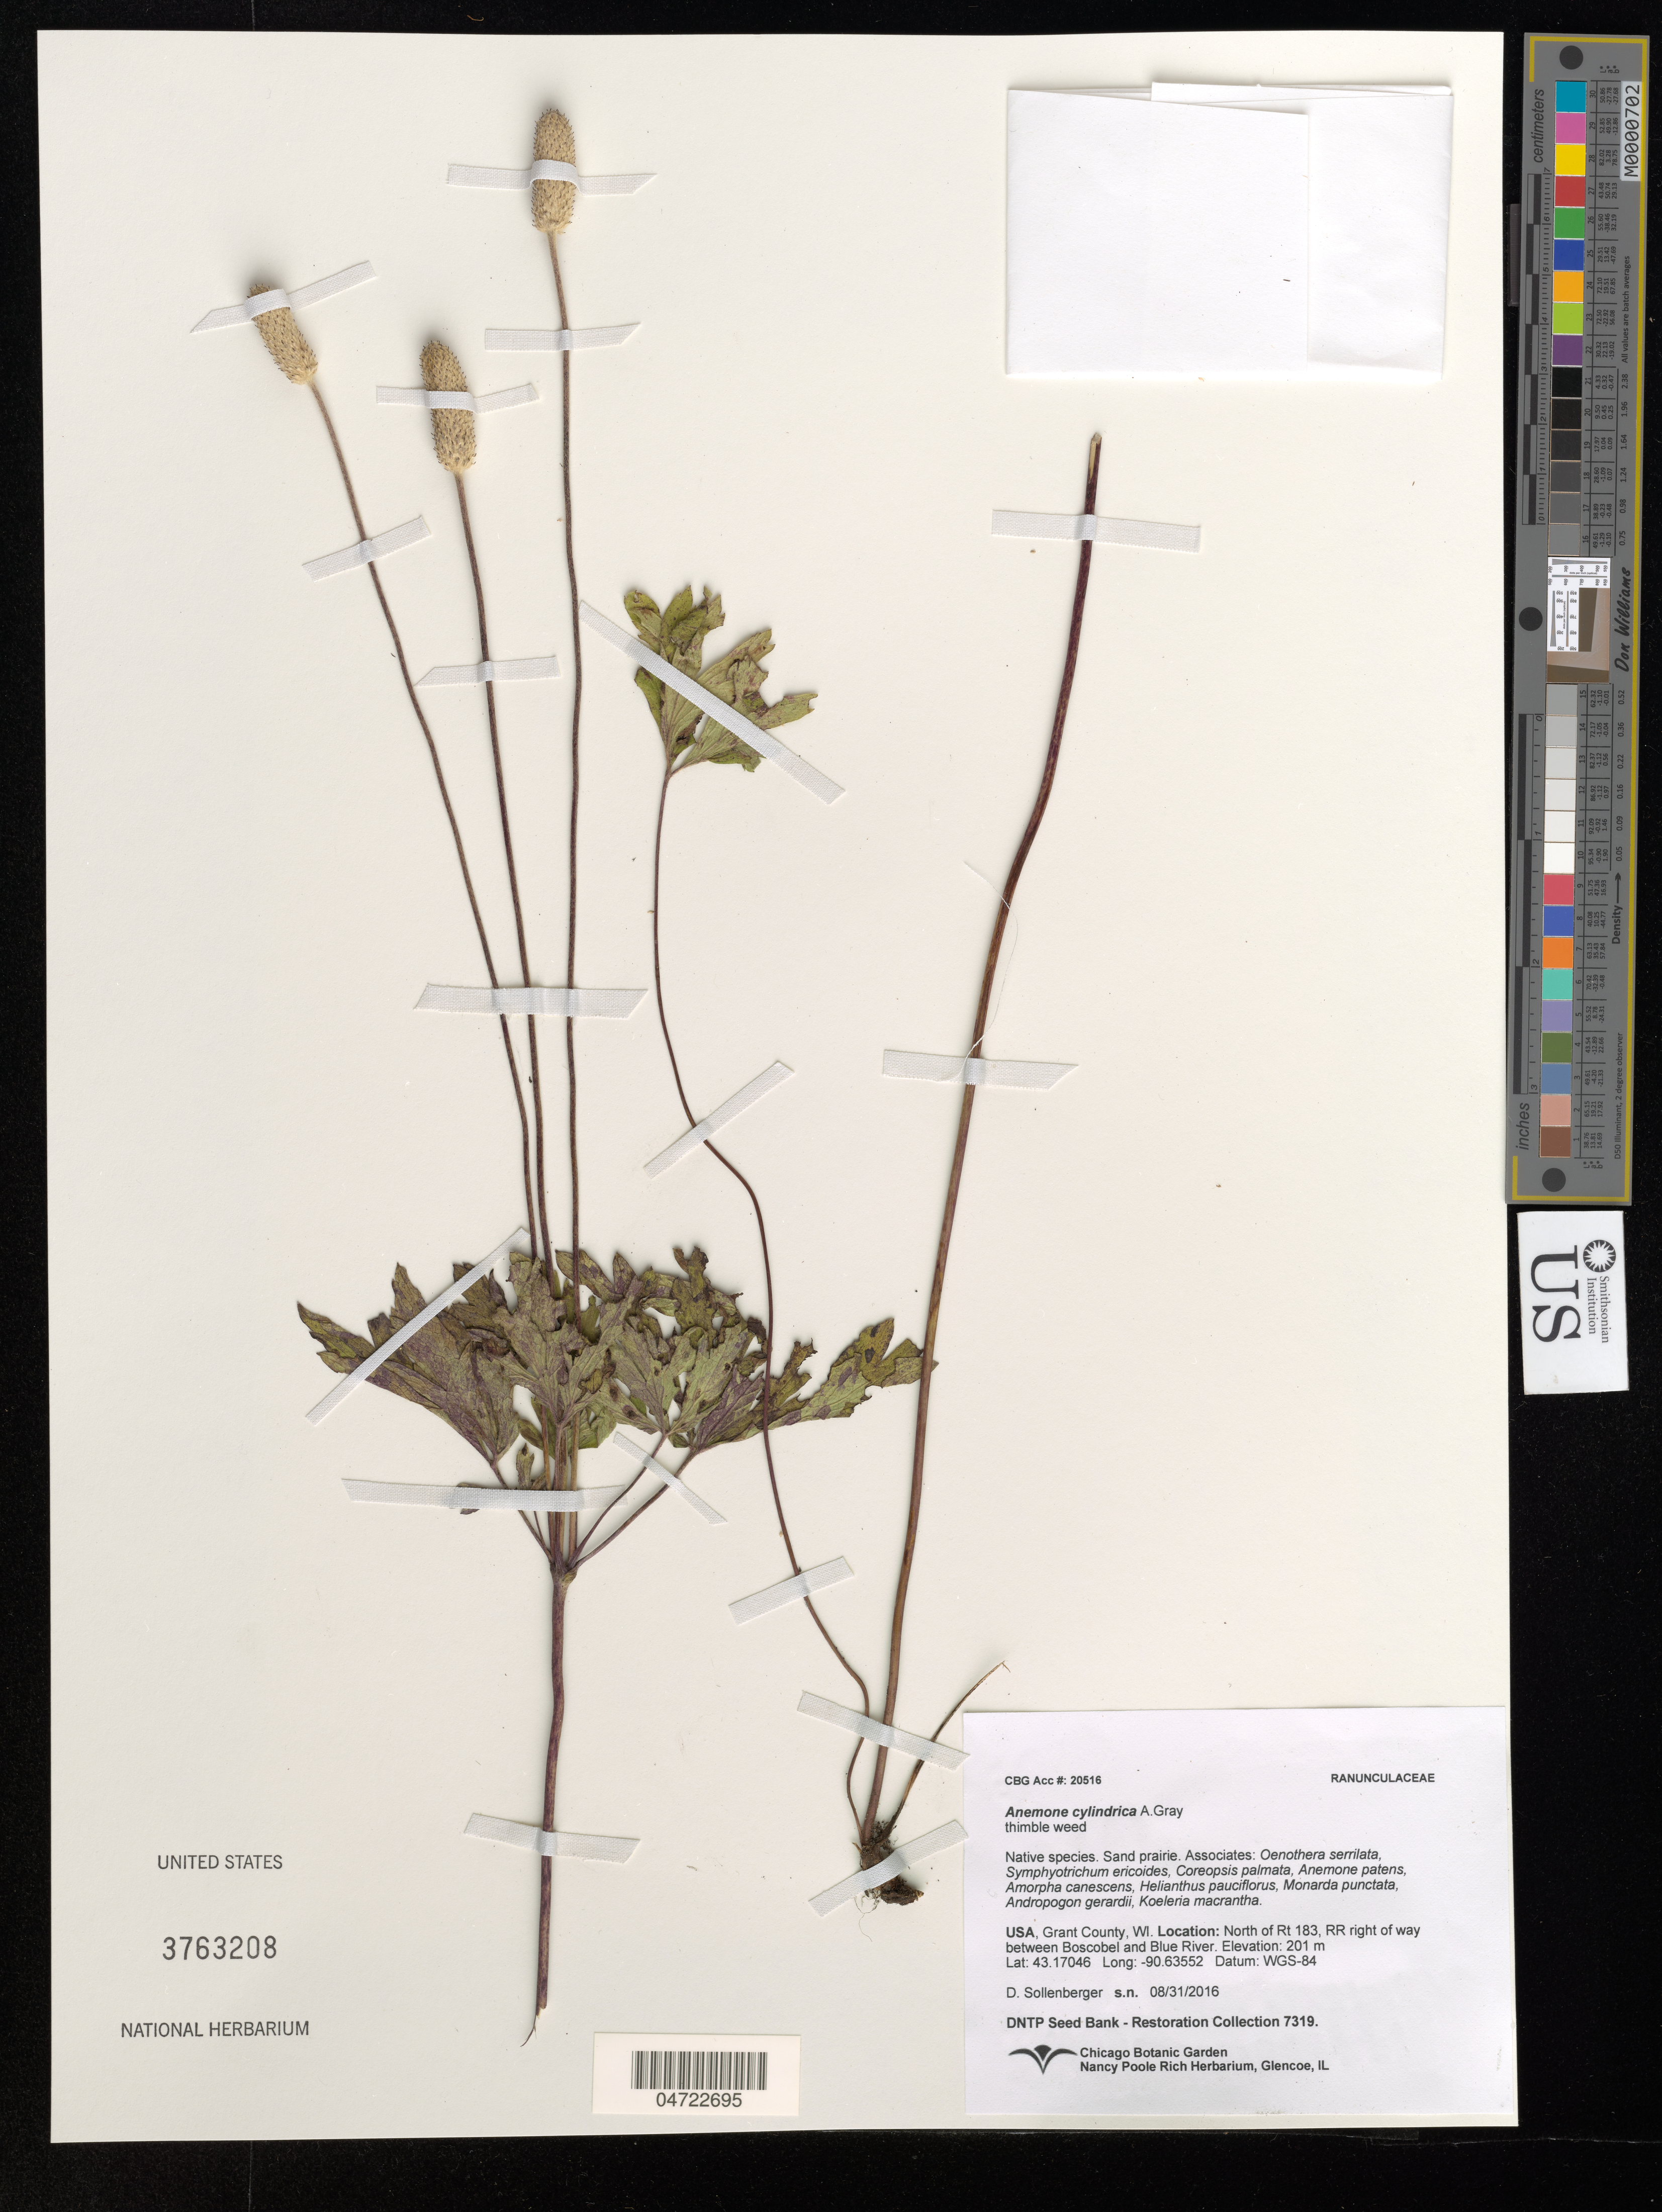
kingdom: Plantae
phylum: Tracheophyta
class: Magnoliopsida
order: Ranunculales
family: Ranunculaceae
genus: Anemone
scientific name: Anemone cylindrica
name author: A. Gray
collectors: D. Sollenberger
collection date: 2016-08-31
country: United States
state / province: Wisconsin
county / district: Grant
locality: Grant County. North of Rt 183, RR right of way between Boscobel and Blue River.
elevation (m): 201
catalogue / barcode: US 3763208